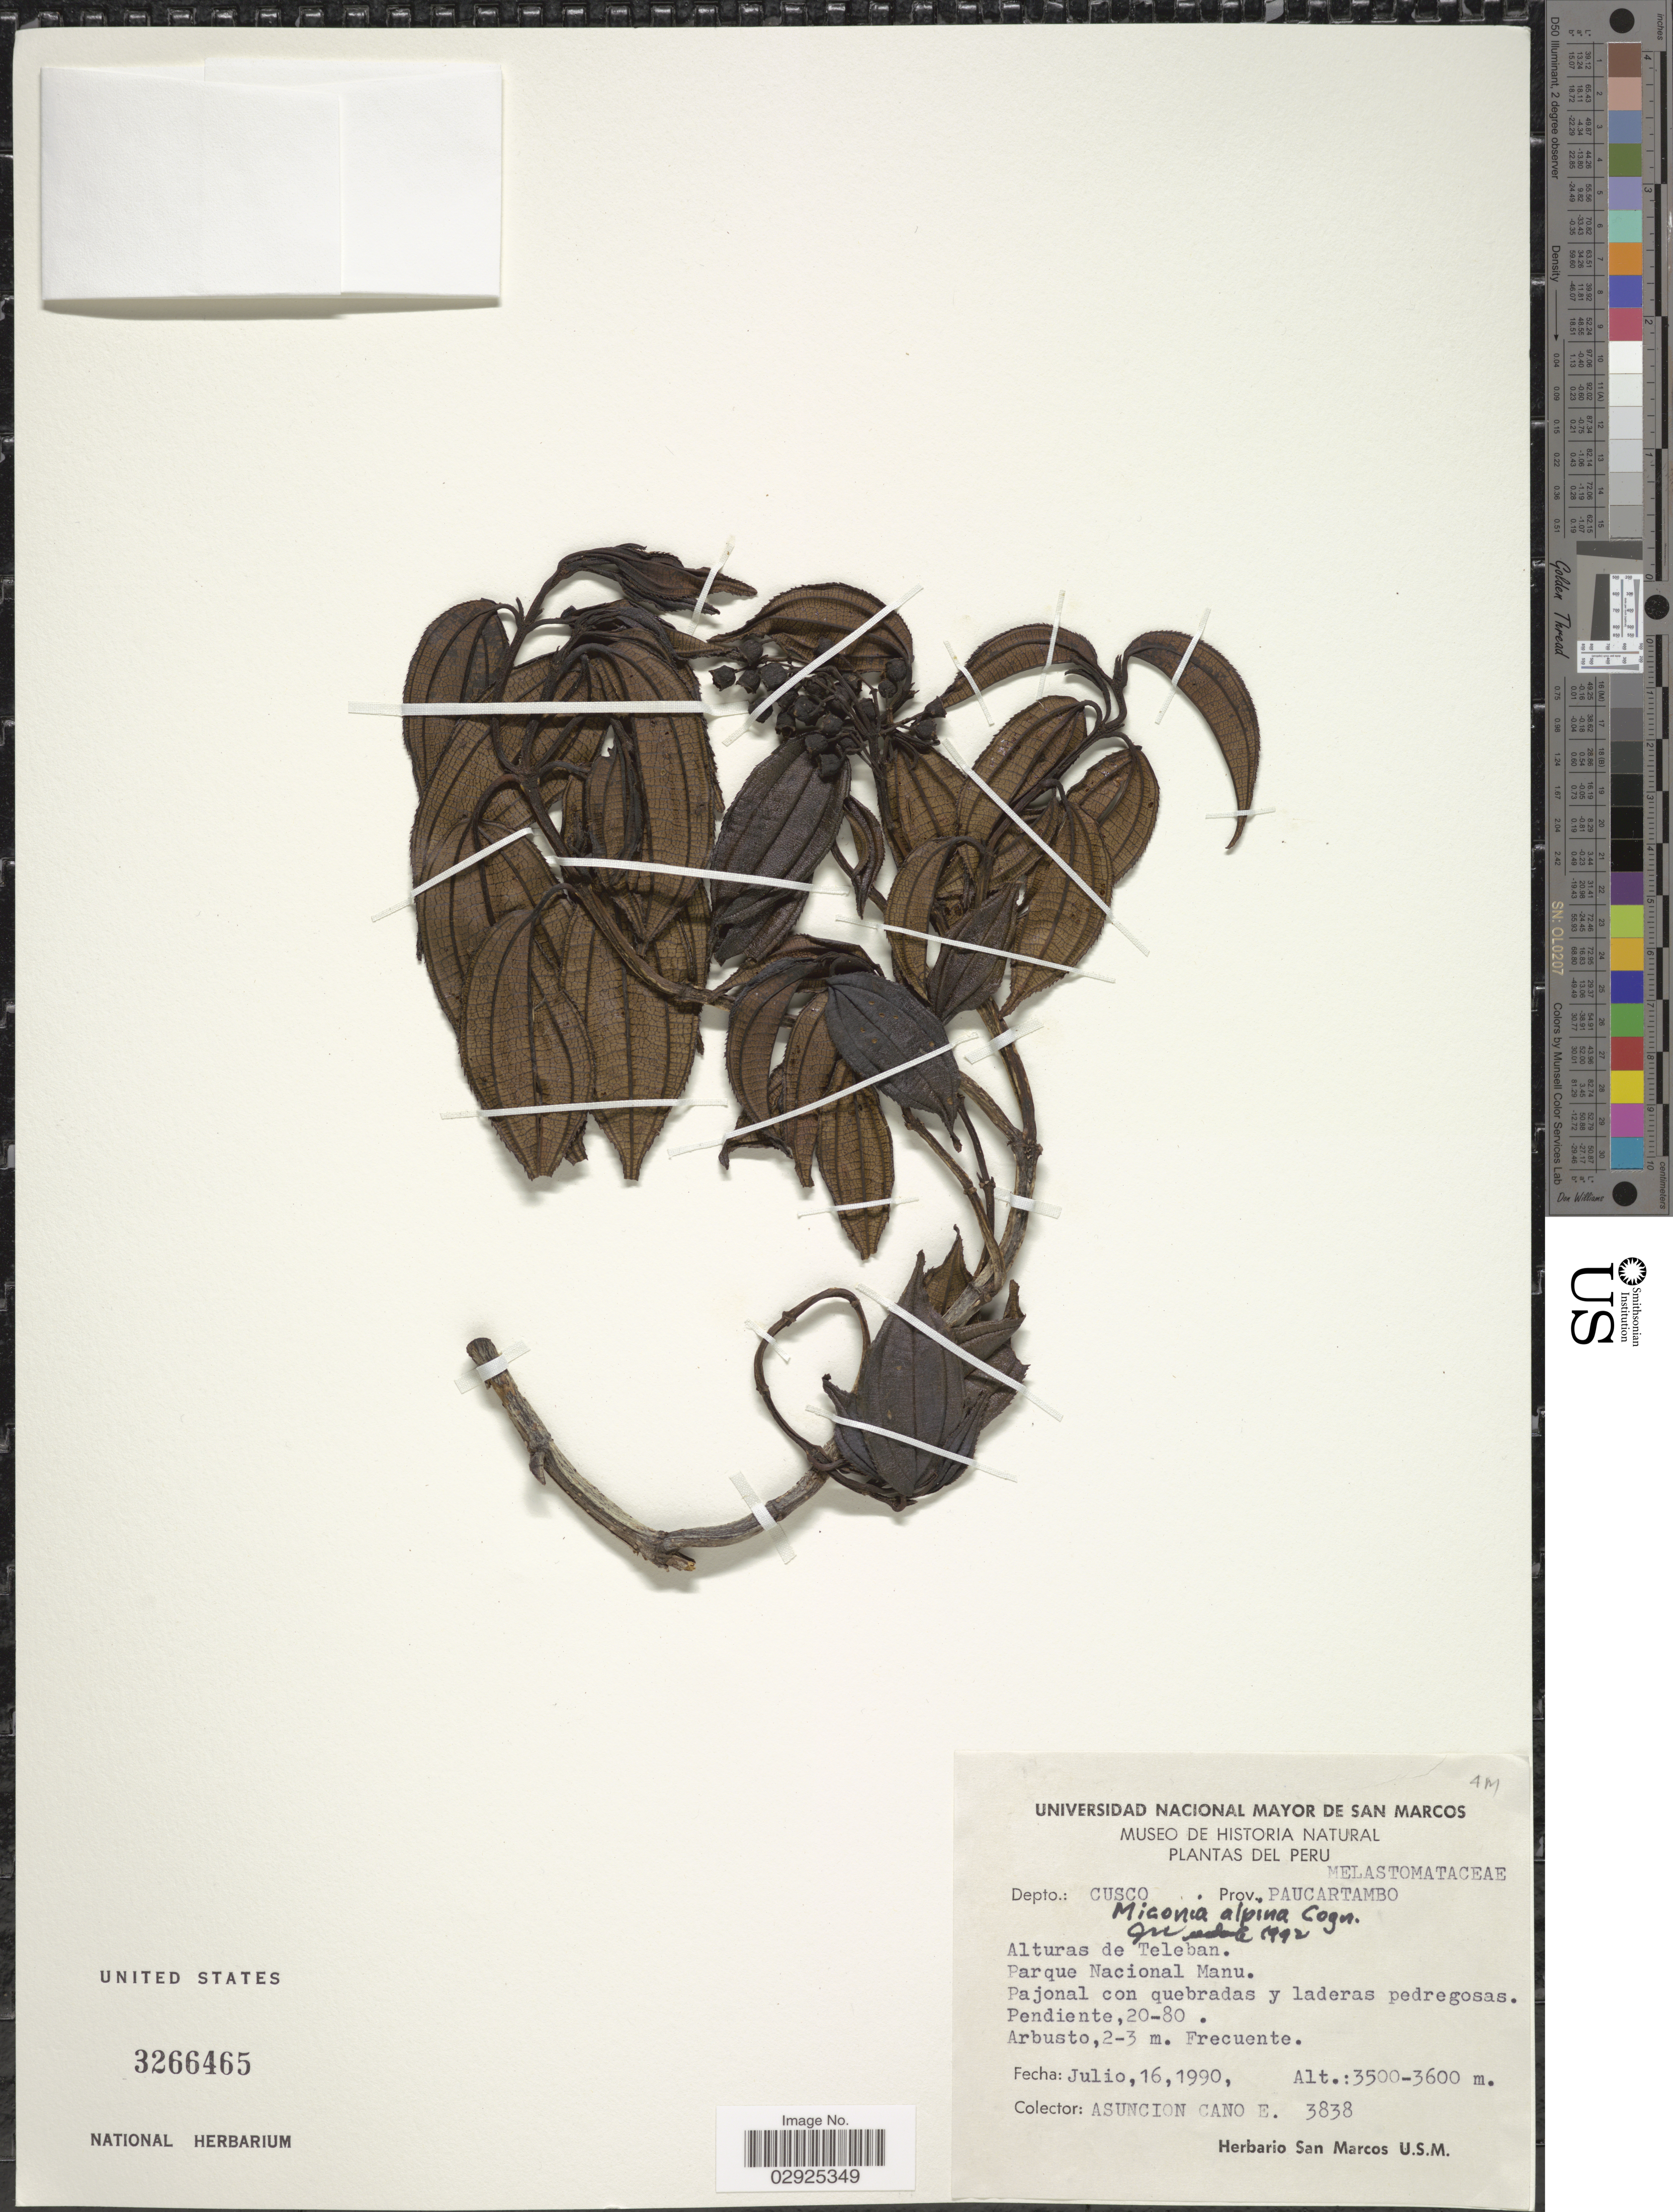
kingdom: Plantae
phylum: Tracheophyta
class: Magnoliopsida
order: Myrtales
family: Melastomataceae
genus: Miconia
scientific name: Miconia alpina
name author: Cogn.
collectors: A. Cano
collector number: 3838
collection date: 1990-07-16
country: Peru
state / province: Cusco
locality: Depto. Cusco, Prov. Paucartambo, Alturas de Teleban, Parque Nacional Manu.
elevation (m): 3500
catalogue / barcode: US 3266465